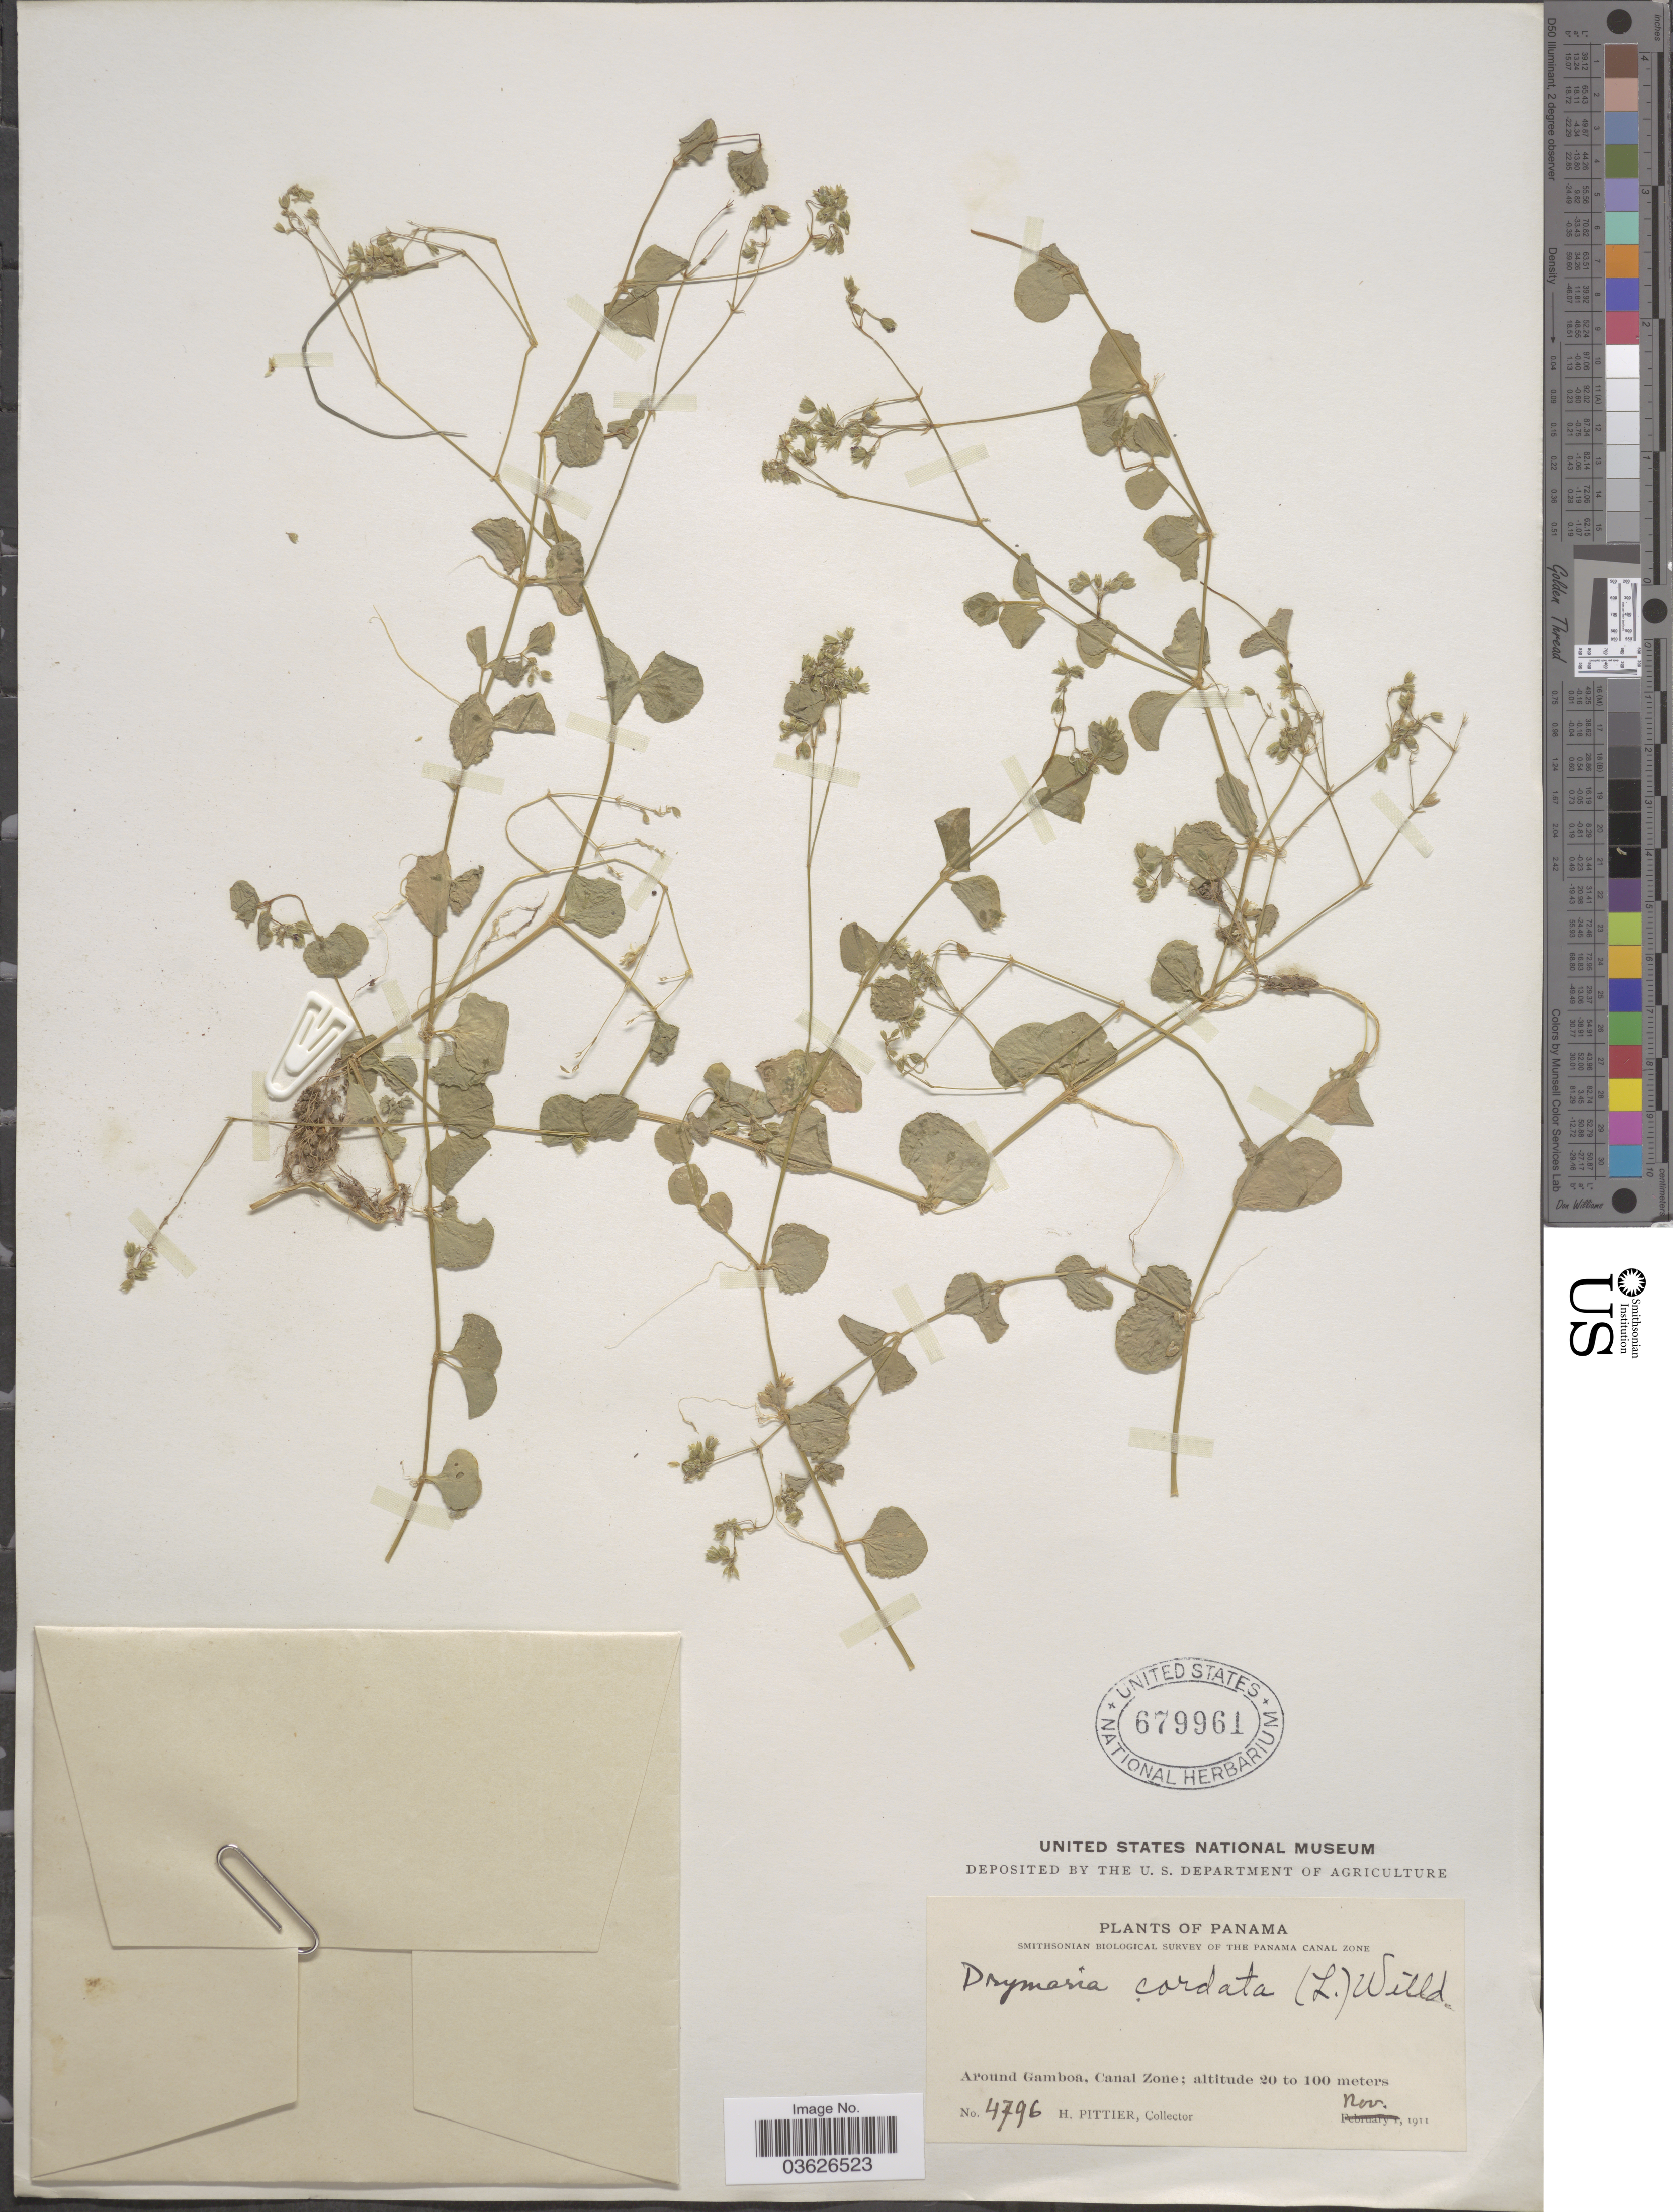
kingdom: Plantae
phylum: Tracheophyta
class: Magnoliopsida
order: Caryophyllales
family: Caryophyllaceae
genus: Drymaria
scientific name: Drymaria cordata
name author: (L.) Willd. ex Schult.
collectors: H. F. Pittier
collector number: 4796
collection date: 1911-11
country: Panama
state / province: Colón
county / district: Canal Zone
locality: Around Gamboa, Canal Zone.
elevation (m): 20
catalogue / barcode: US 679961